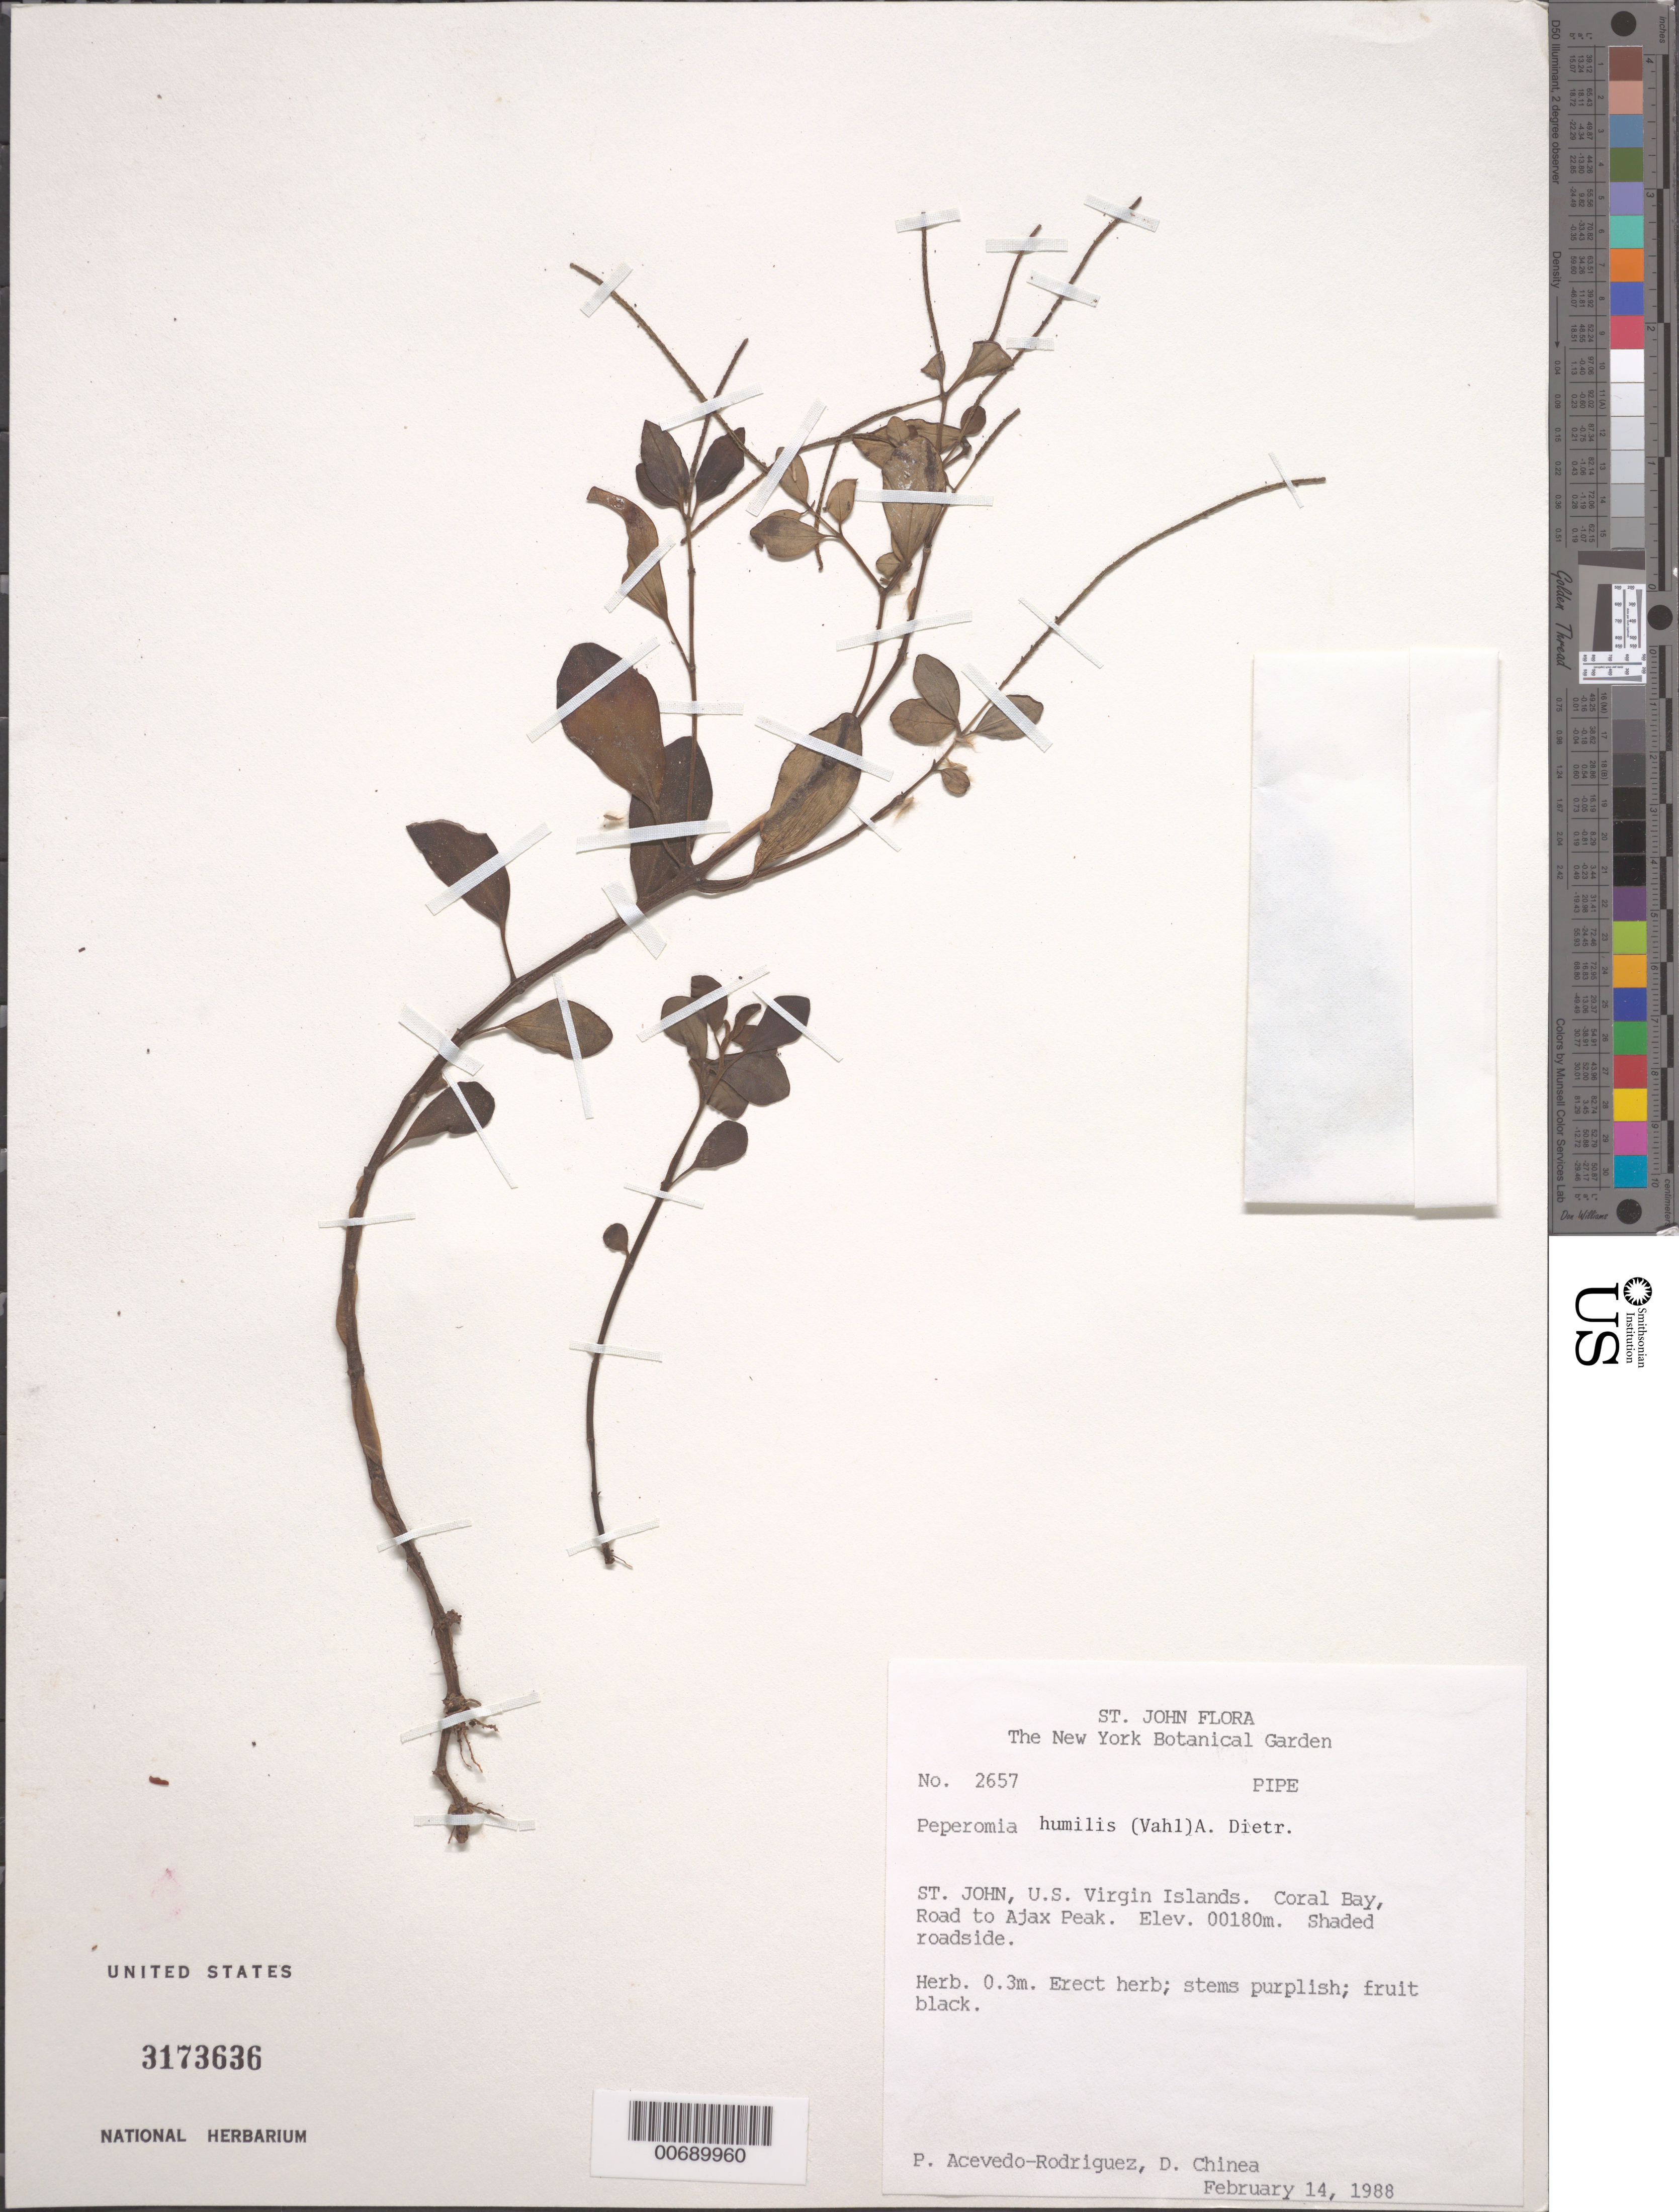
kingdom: Plantae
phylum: Tracheophyta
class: Magnoliopsida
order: Piperales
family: Piperaceae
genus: Peperomia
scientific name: Peperomia humilis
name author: (Vahl) A. Dietr.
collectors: P. Acevedo-Rodr. & D. Chinea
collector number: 2657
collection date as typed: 14 Feb 1988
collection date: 1988-02-14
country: U.S. Virgin Islands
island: St. John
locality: Road to Ajax Peak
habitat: Shaded roadside.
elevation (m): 180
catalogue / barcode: US 3173636